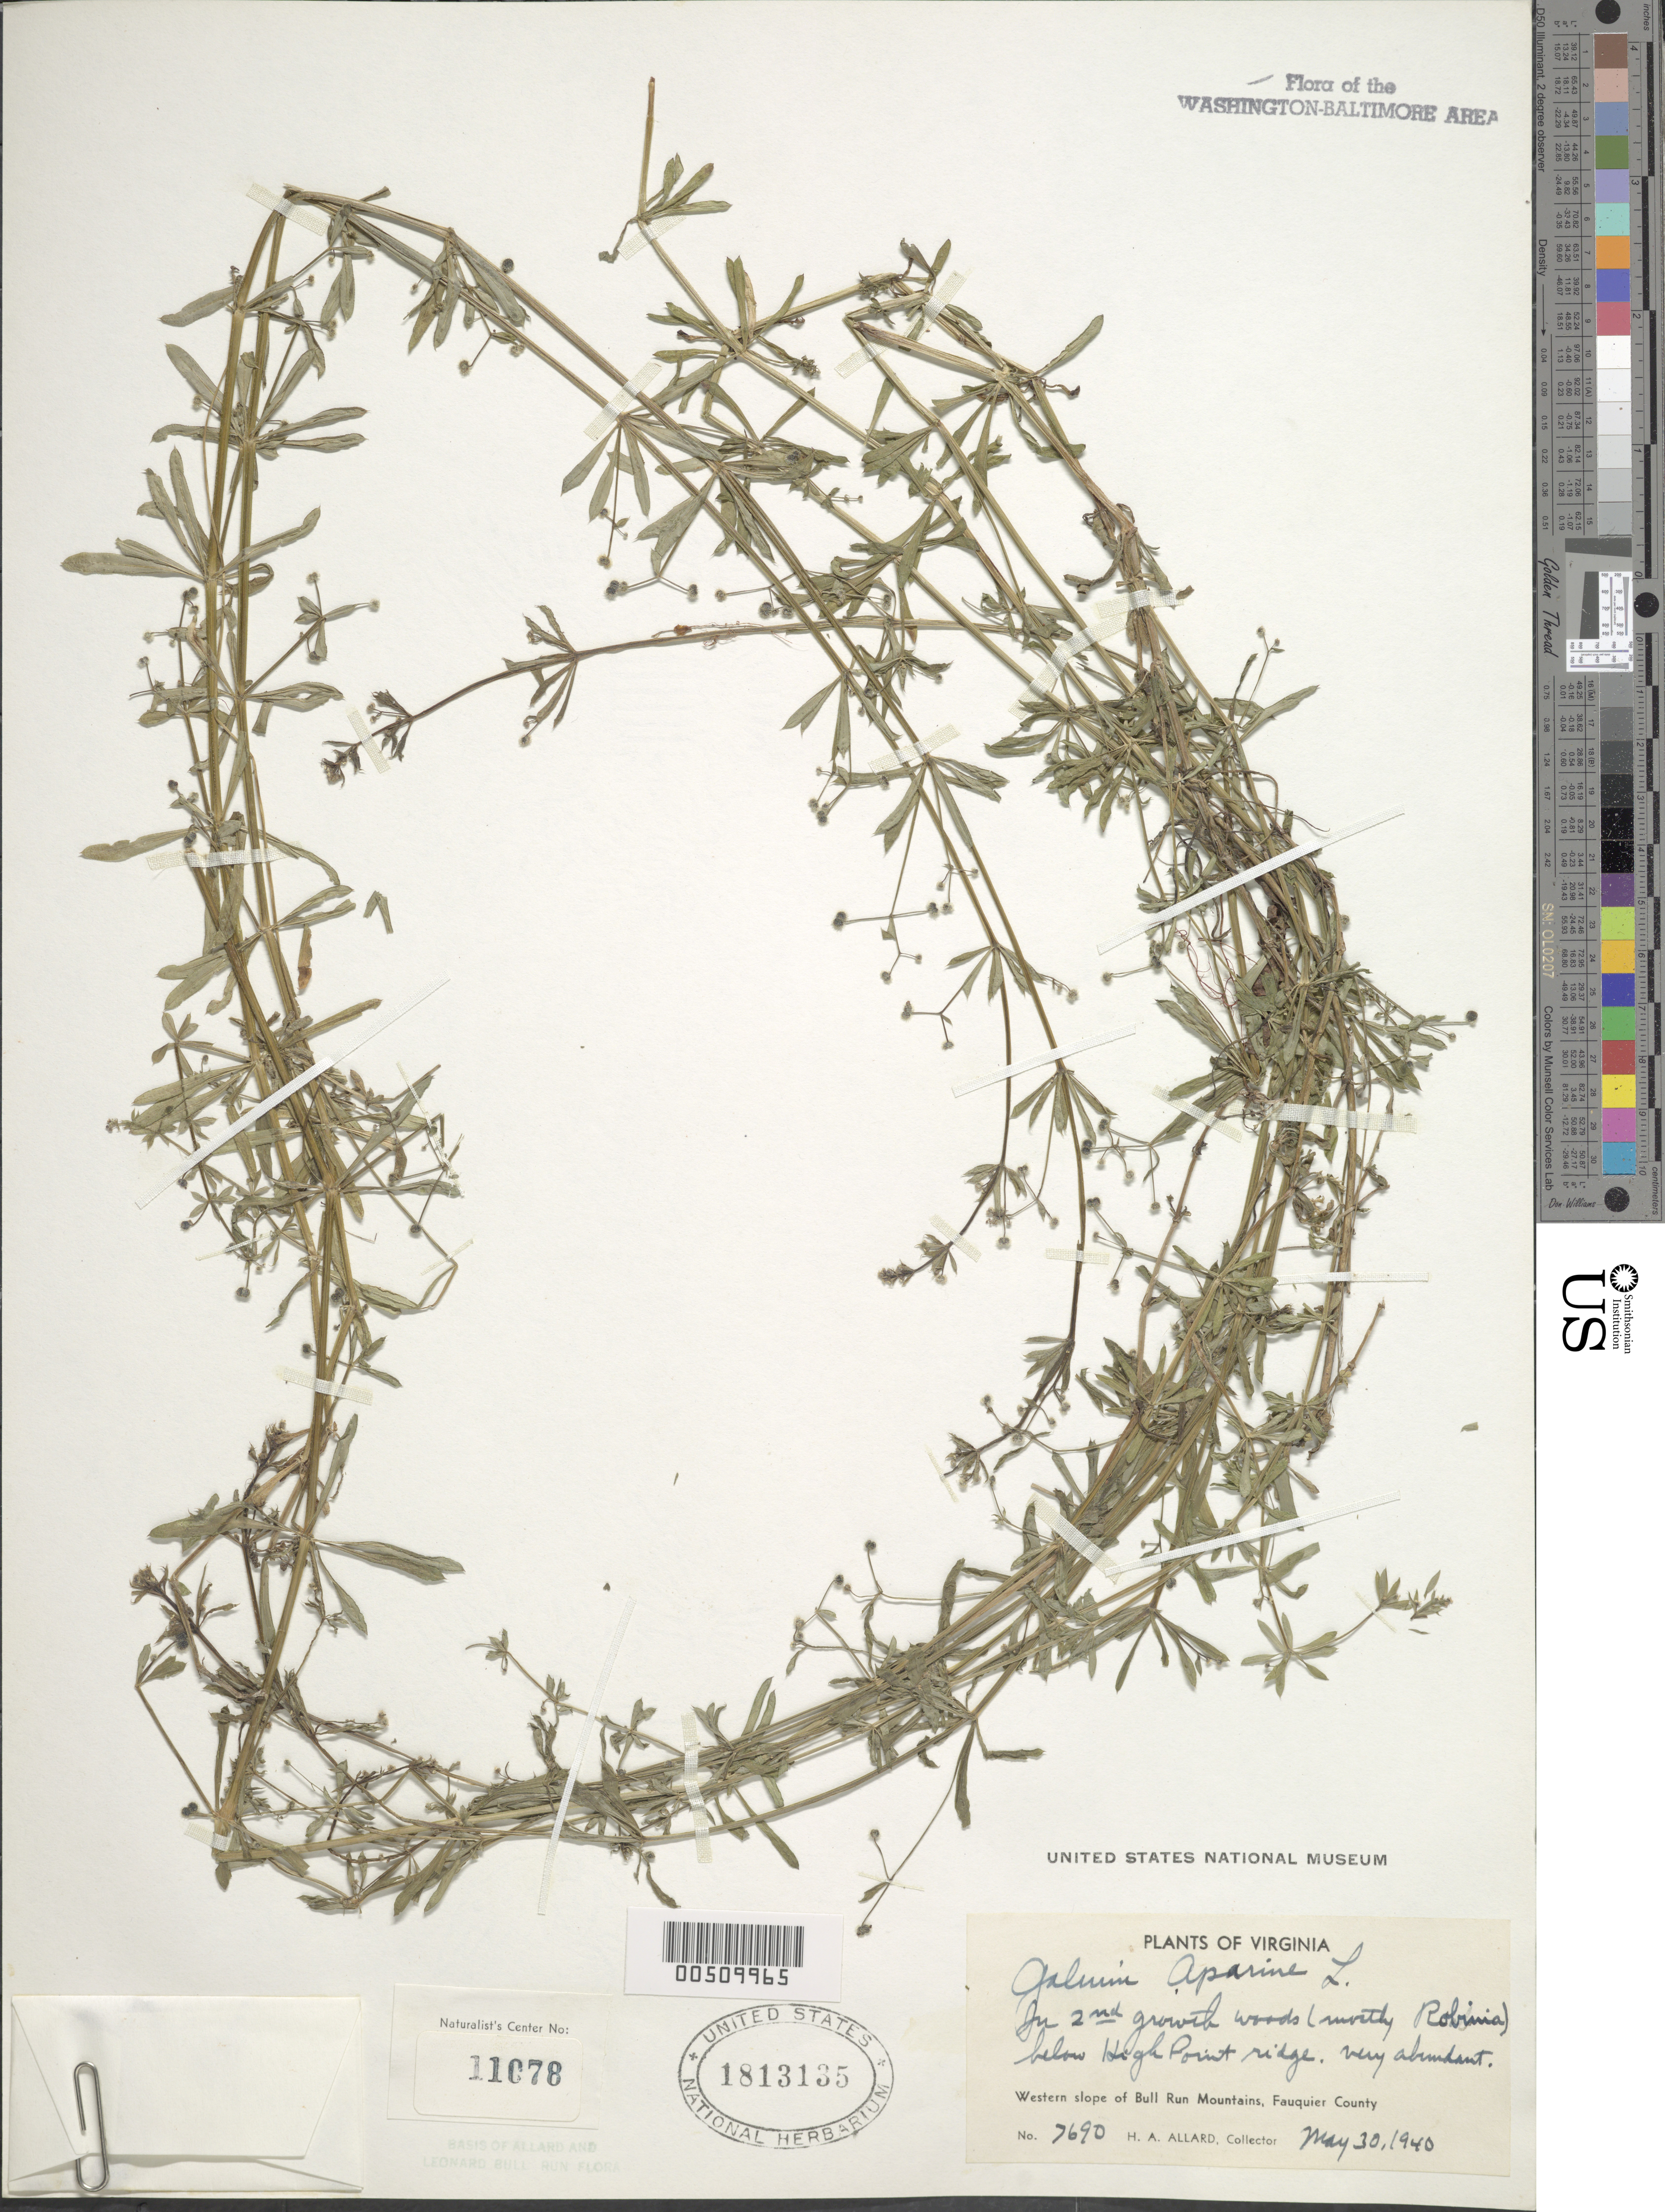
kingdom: Plantae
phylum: Tracheophyta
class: Magnoliopsida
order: Gentianales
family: Rubiaceae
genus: Galium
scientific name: Galium aparine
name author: L.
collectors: H. A. Allard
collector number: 7690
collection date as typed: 30 May 1940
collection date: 1940-05-30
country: United States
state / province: Virginia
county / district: Fauquier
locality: Bull Run Mts., below High Point Ridge Bull Run Mts.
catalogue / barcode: US 1813135